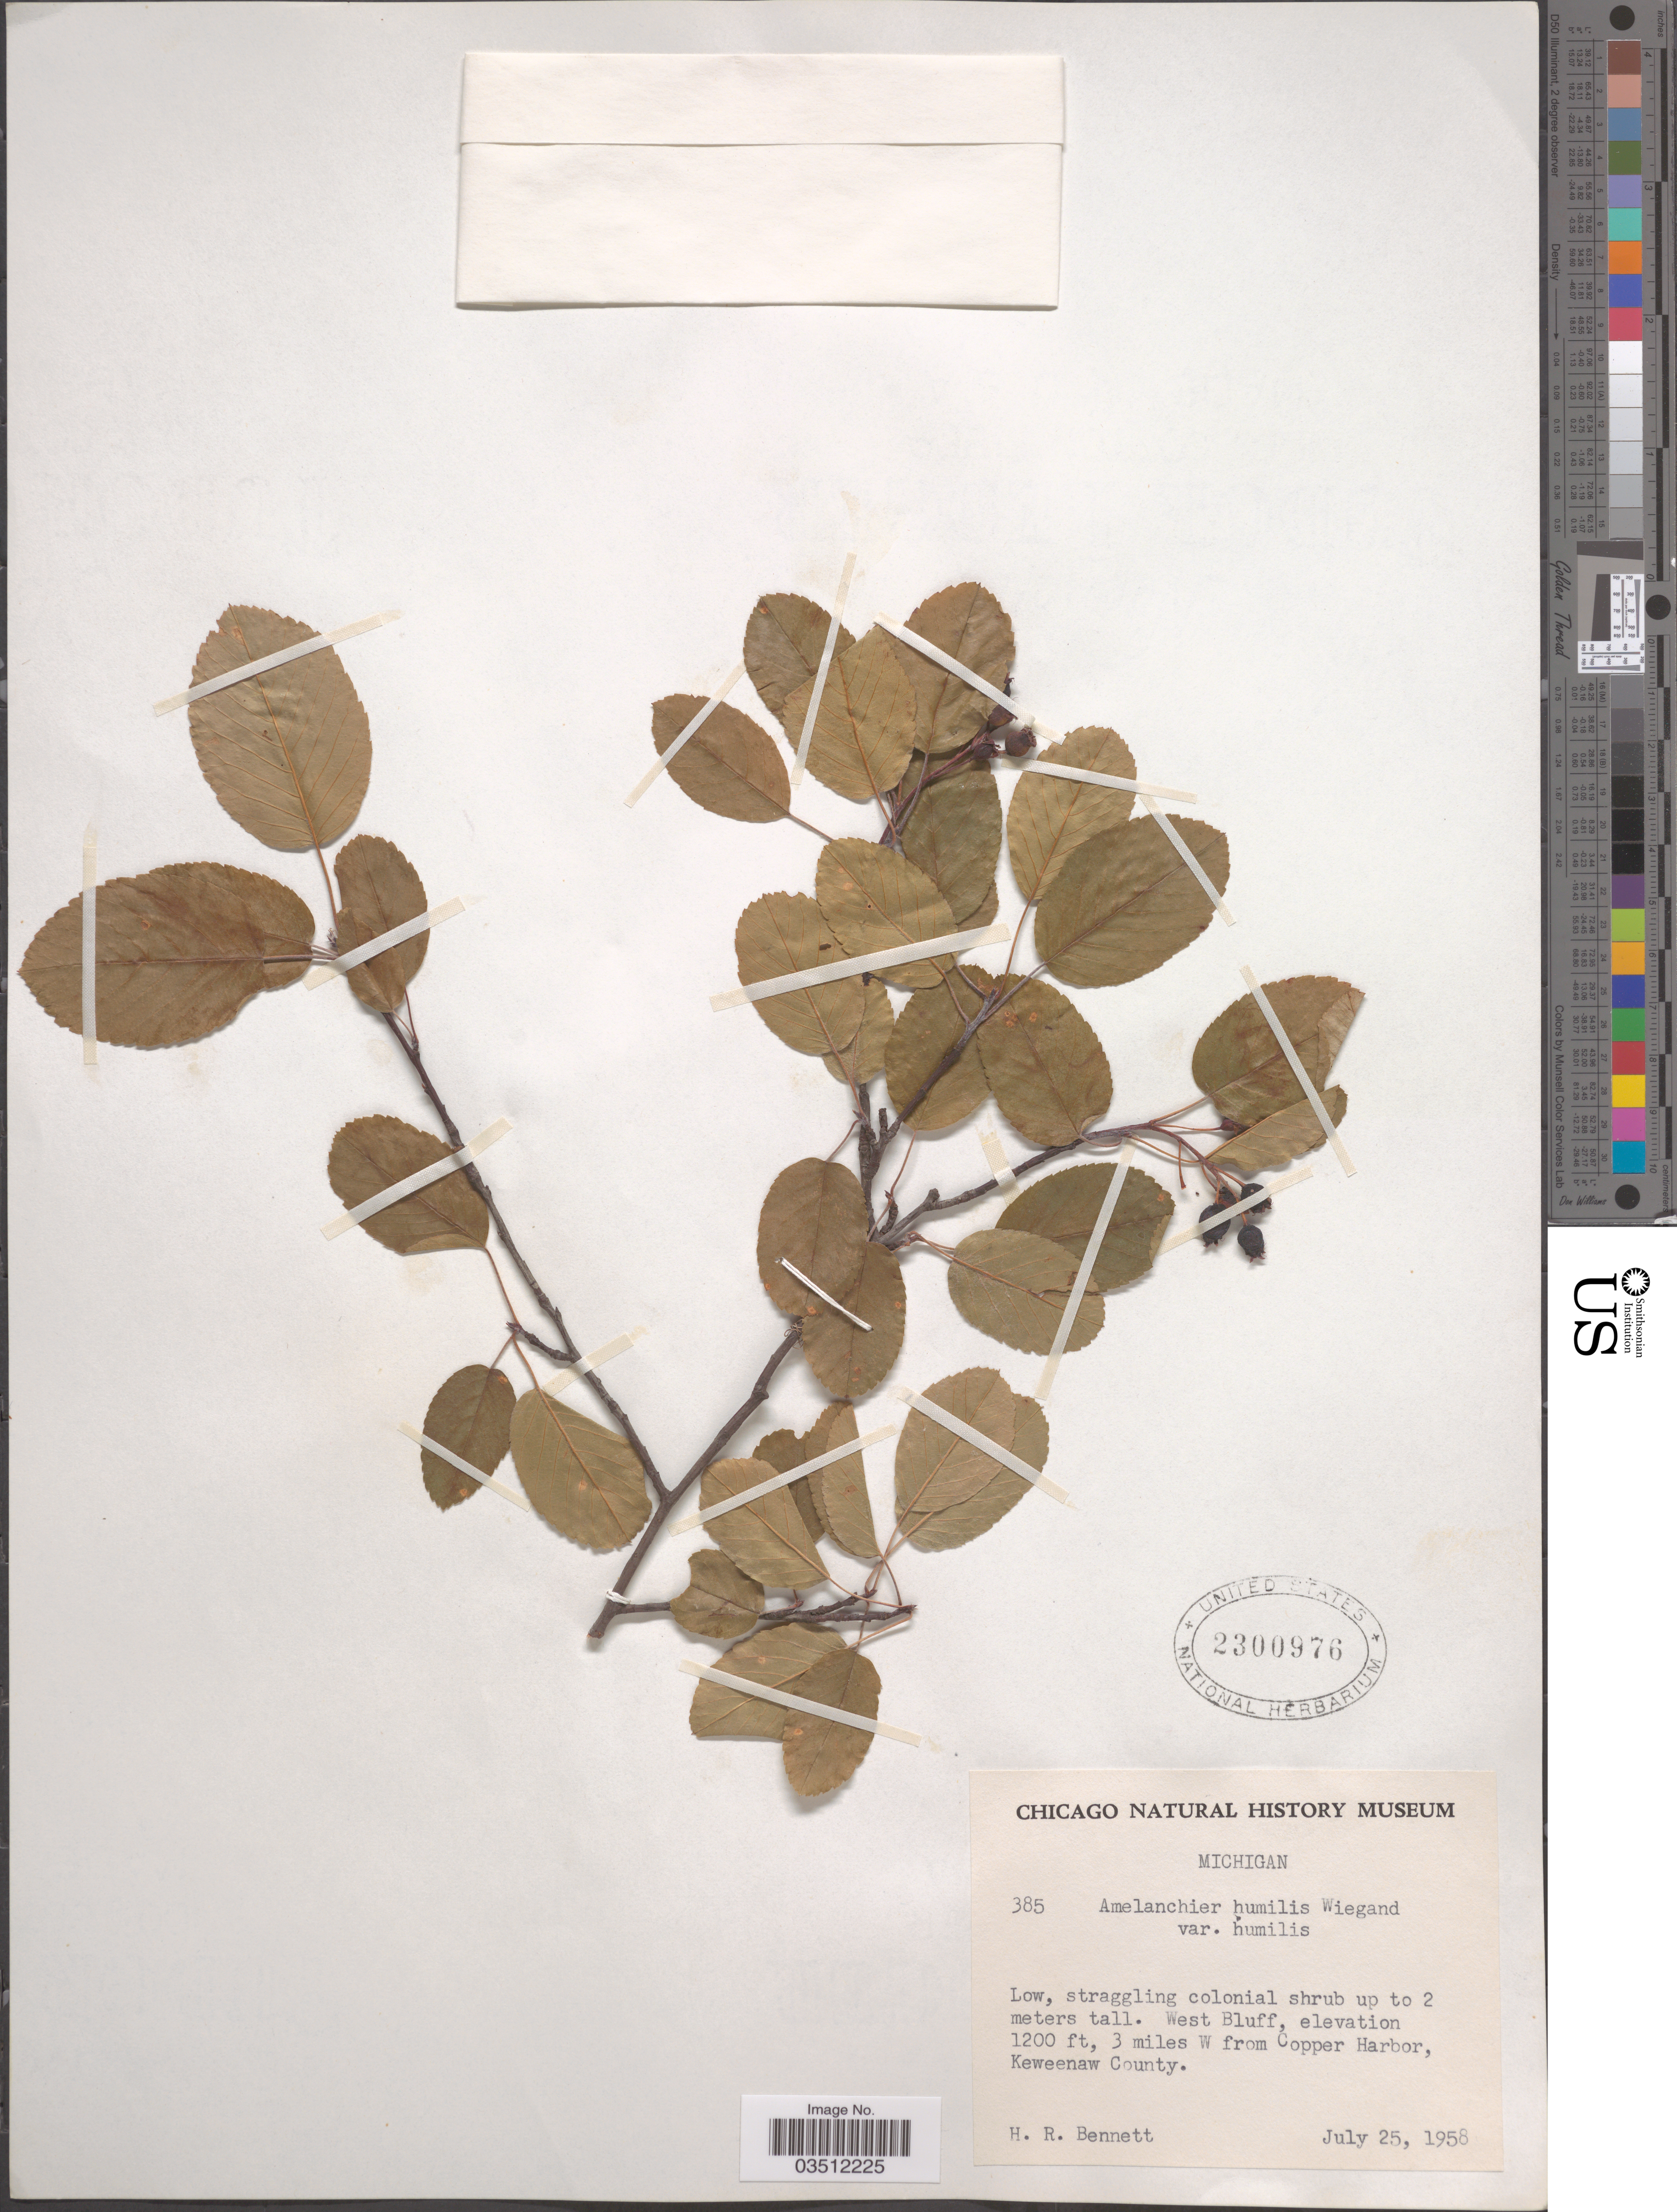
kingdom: Plantae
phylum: Tracheophyta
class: Magnoliopsida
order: Rosales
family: Rosaceae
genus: Amelanchier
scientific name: Amelanchier humilis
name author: Wiegand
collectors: H. R. Bennett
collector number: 385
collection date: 1958-07-25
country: United States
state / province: Michigan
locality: West Bluff, 3 miles W from Copper Harbor, Keweenaw County.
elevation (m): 366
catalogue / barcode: US 2300976